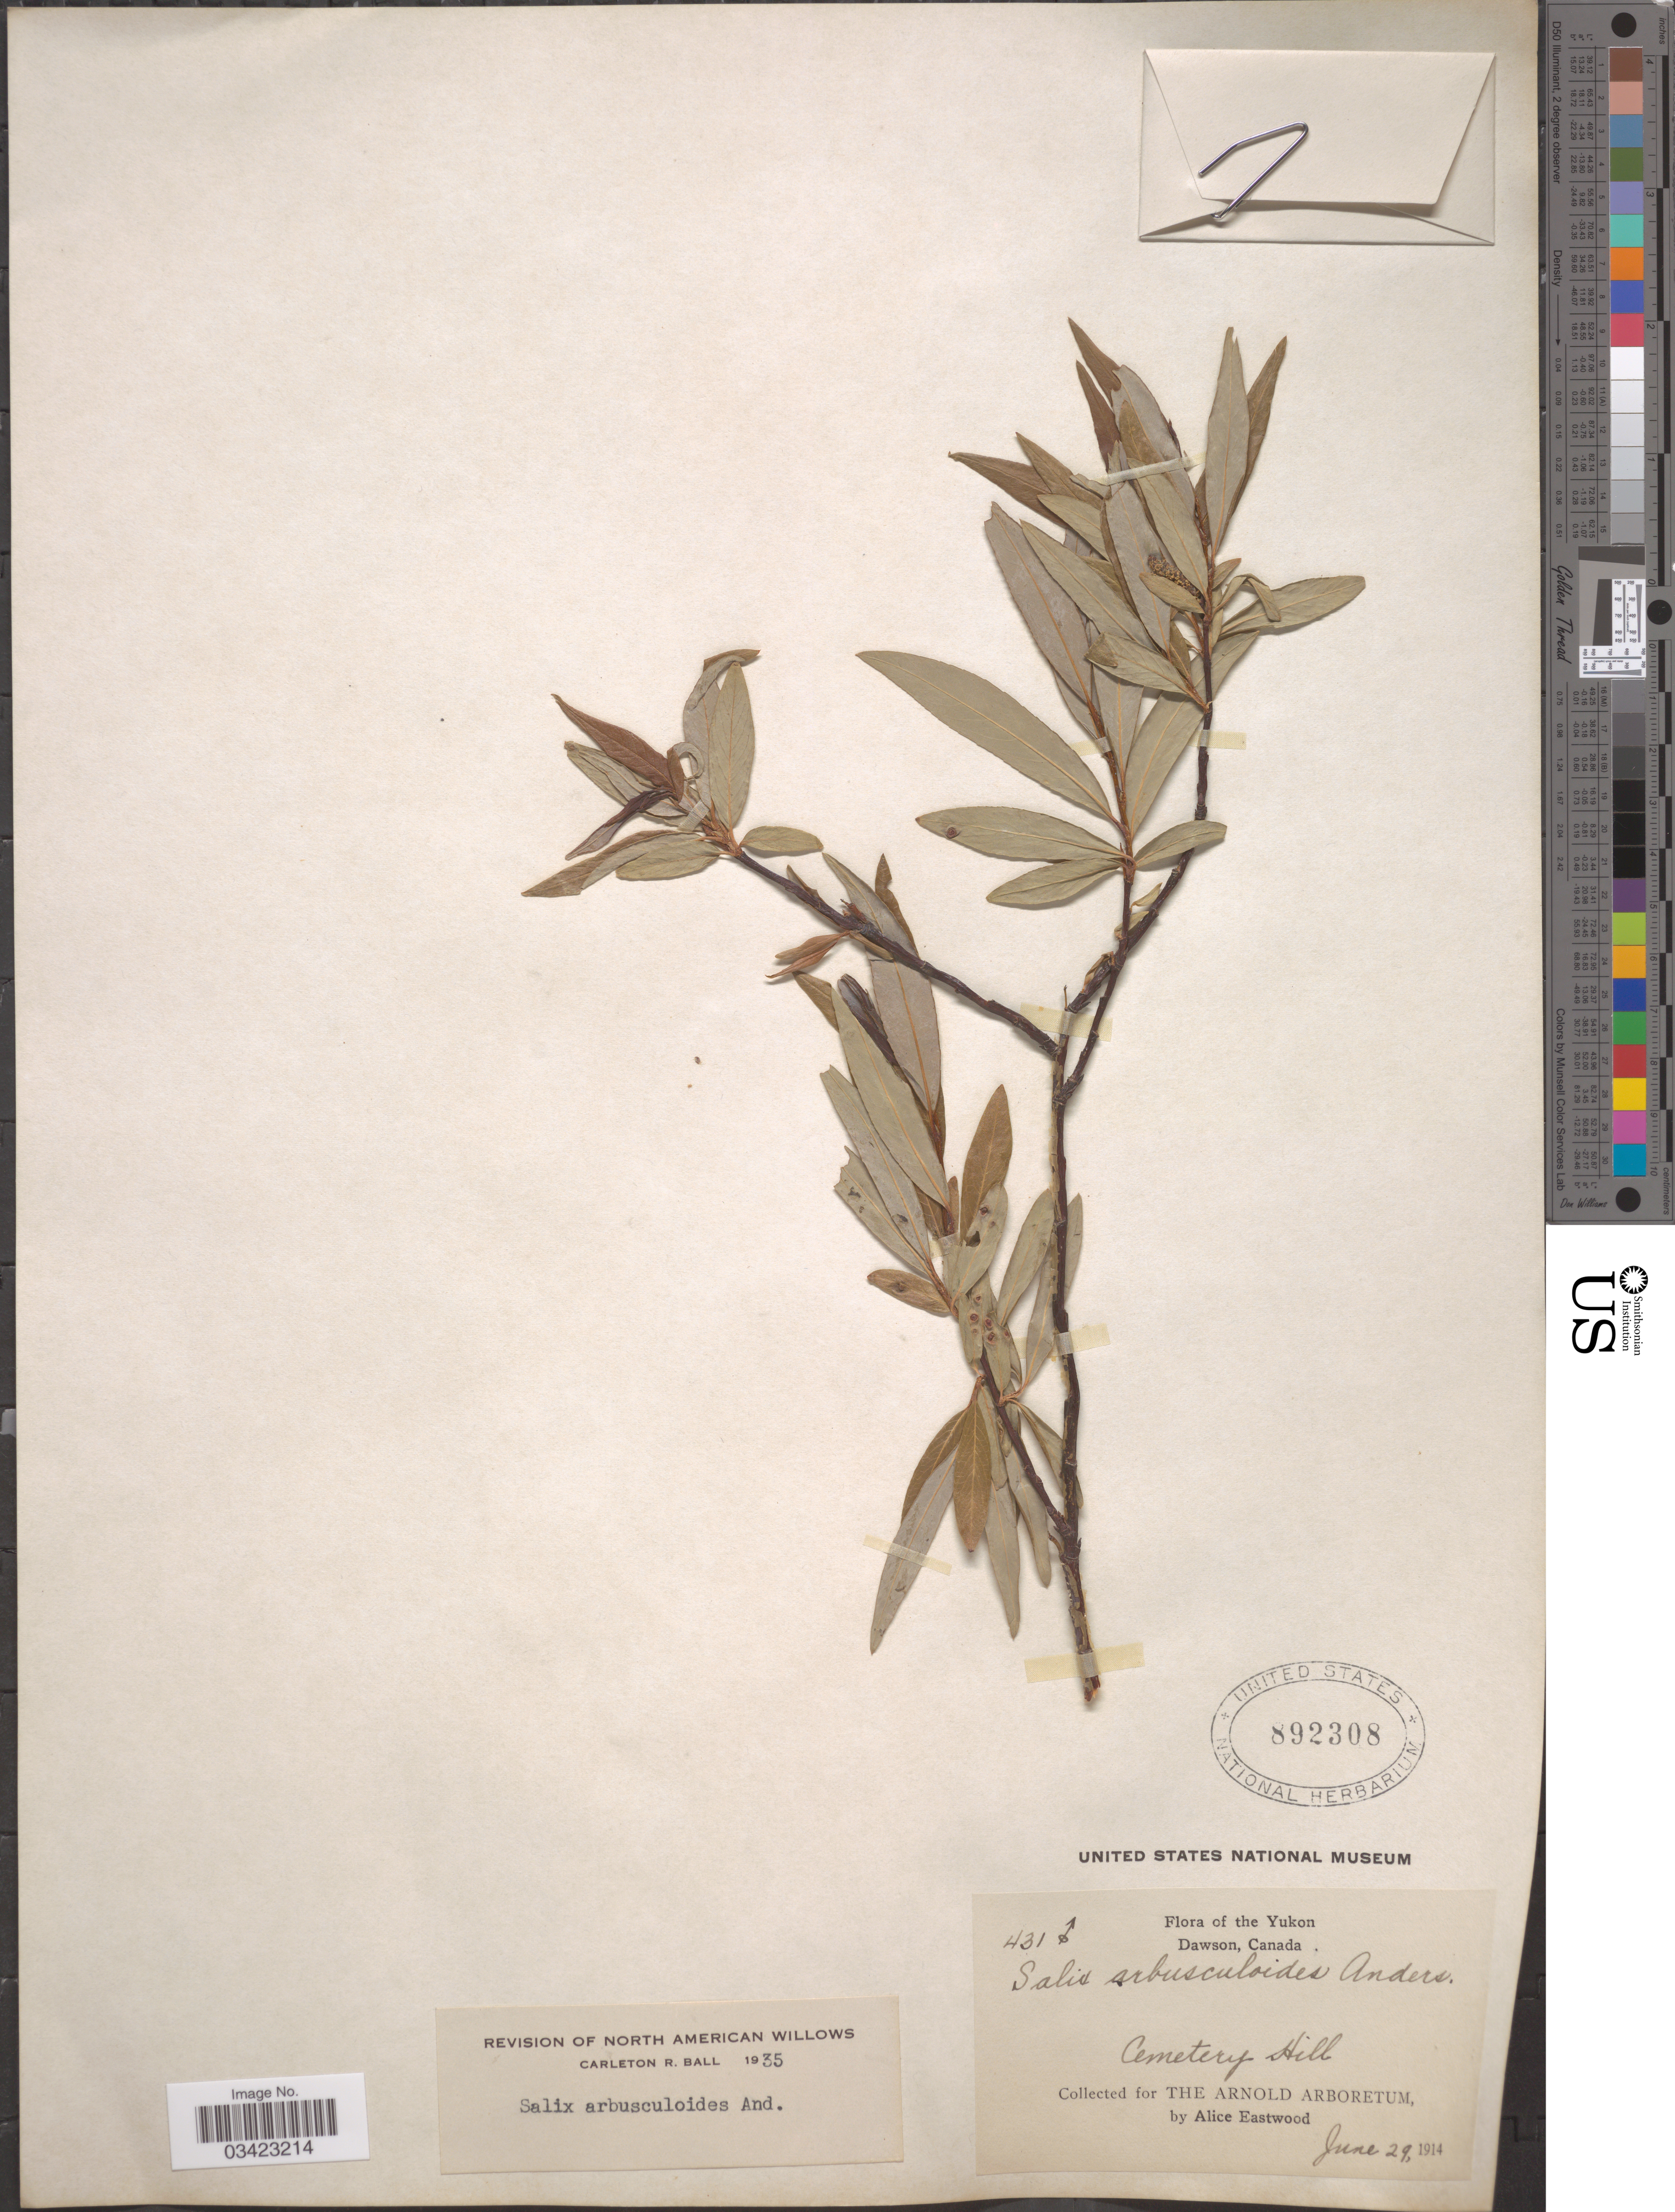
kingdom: Plantae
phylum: Tracheophyta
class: Magnoliopsida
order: Malpighiales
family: Salicaceae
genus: Salix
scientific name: Salix arbusculoides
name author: Andersson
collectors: A. Eastwood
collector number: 431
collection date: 1914-06-29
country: Canada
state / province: Yukon Territory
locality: Yukon. Dawson. Cemetery Hill.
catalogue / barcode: US 892308